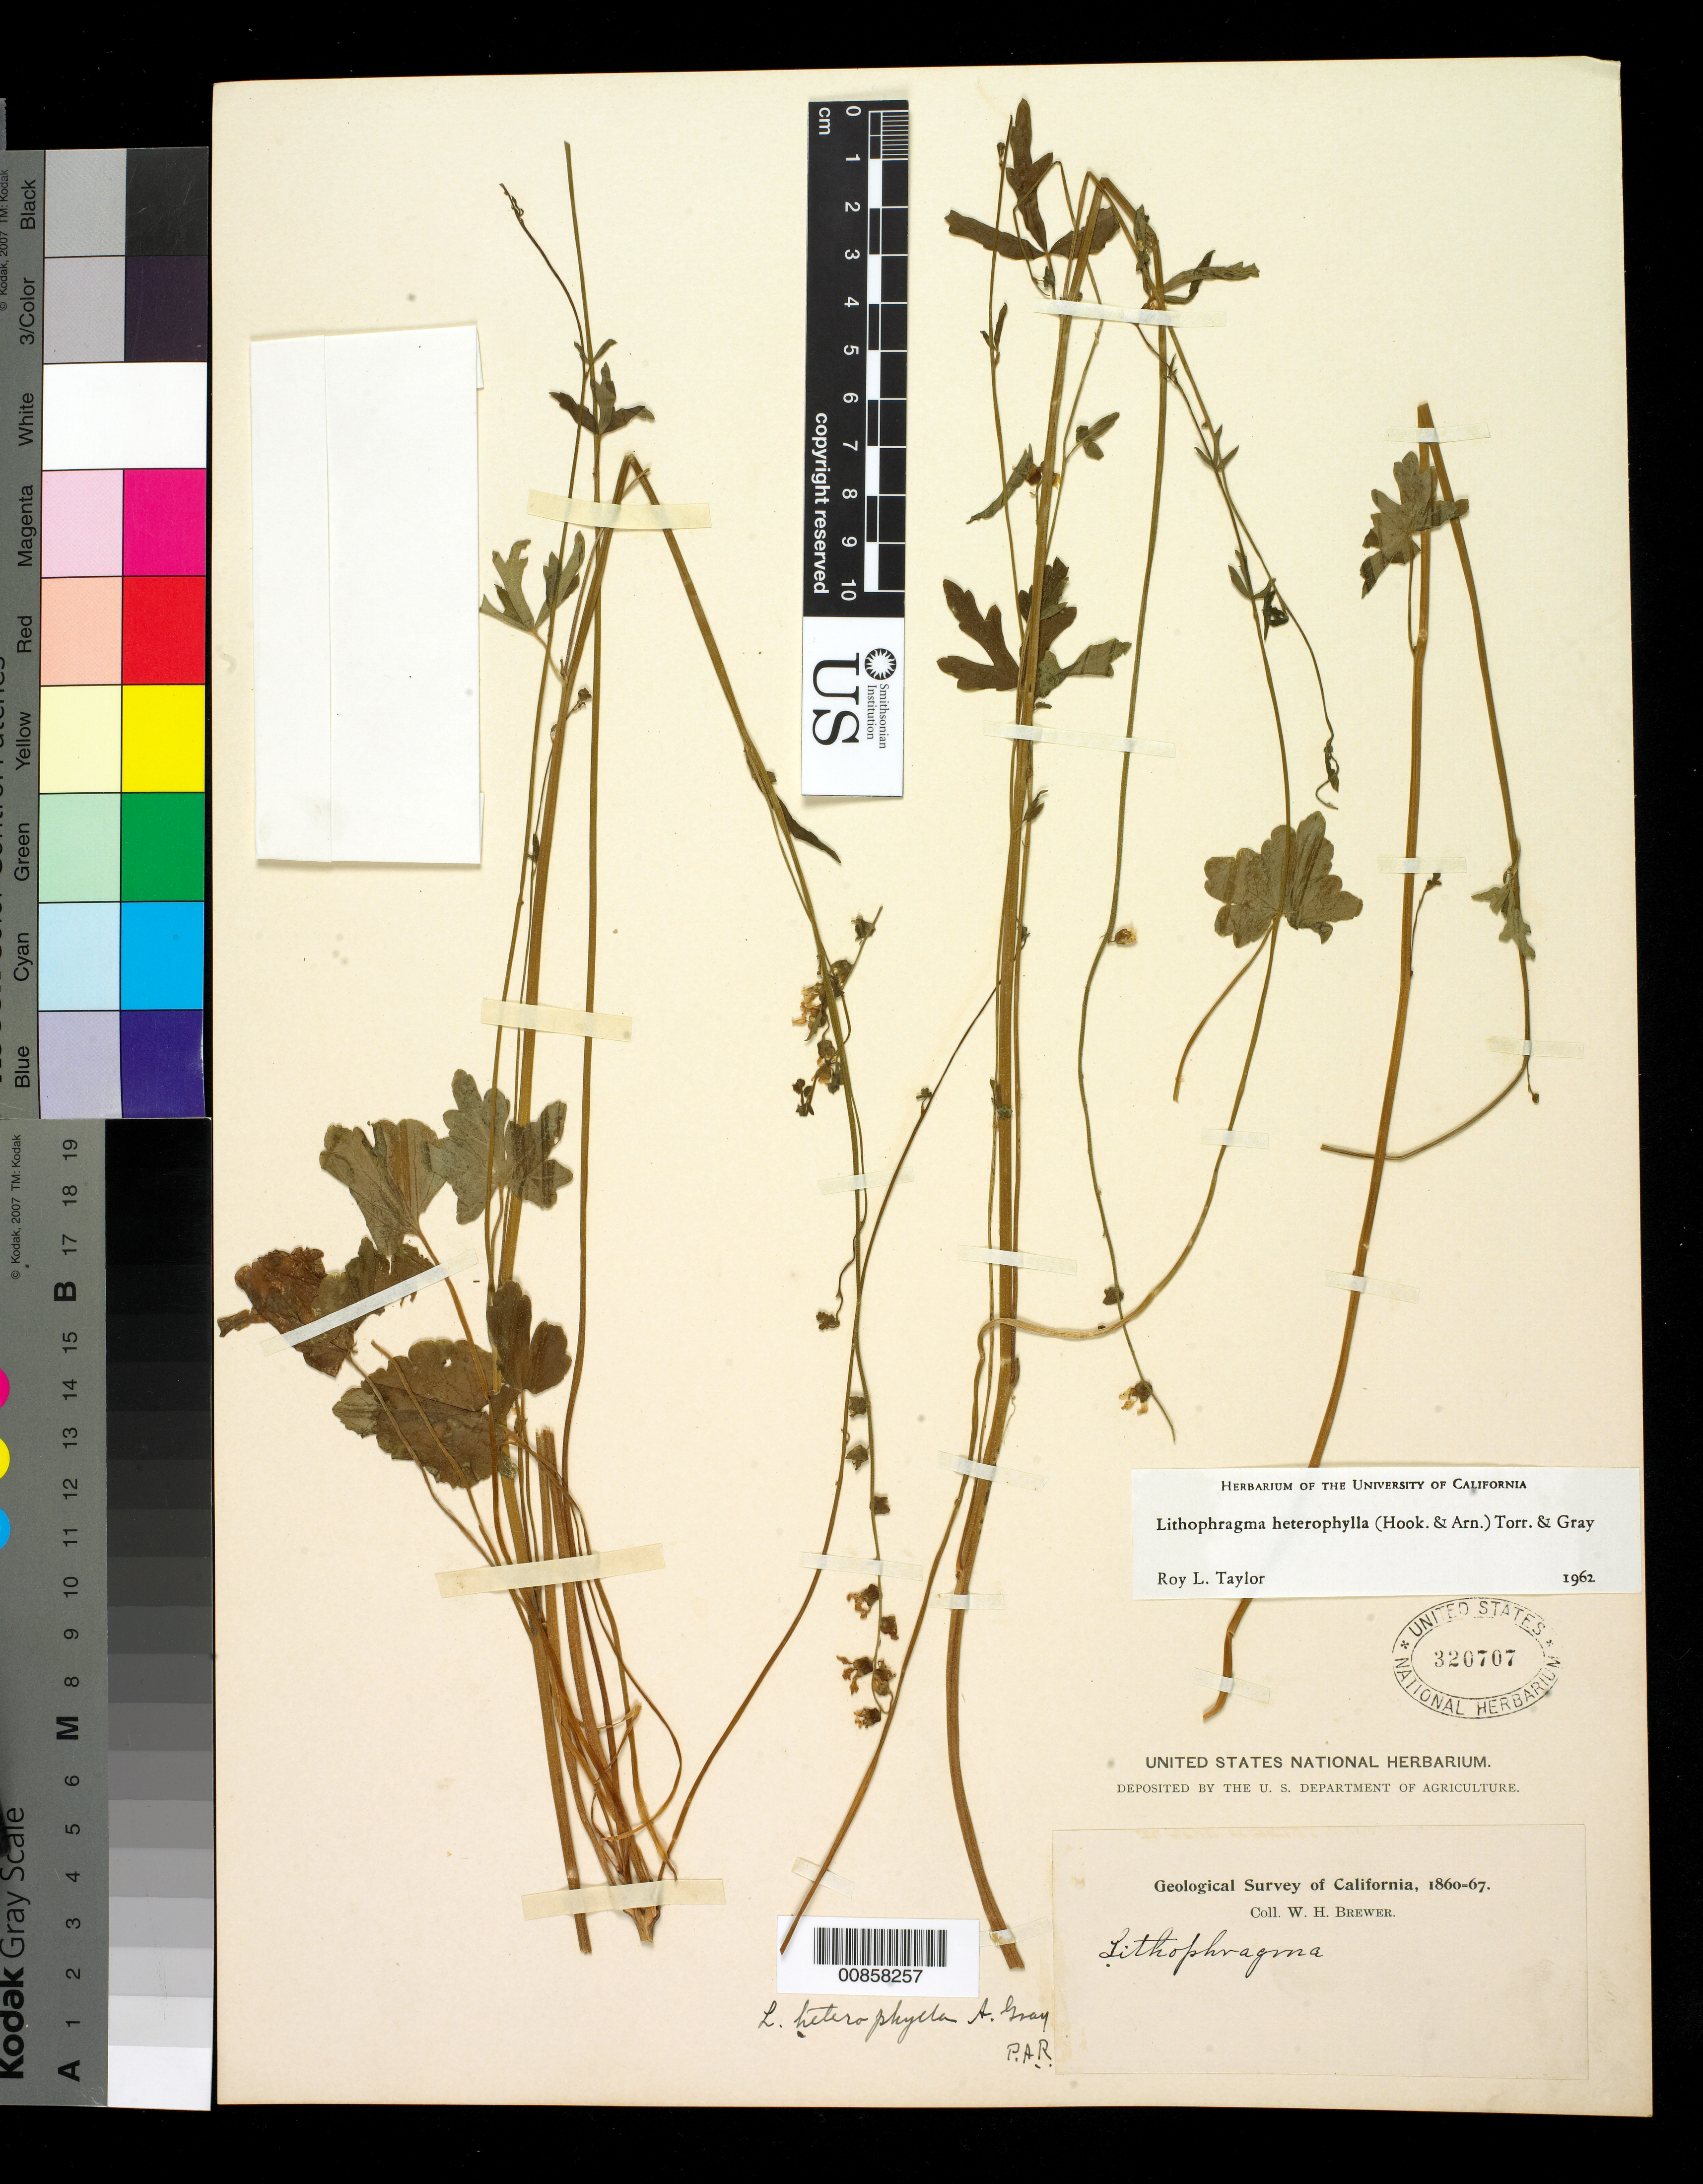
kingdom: Plantae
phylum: Tracheophyta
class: Magnoliopsida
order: Saxifragales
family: Saxifragaceae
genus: Lithophragma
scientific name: Lithophragma heterophyllum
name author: (Hook. & Arn.) Hook. & Arn.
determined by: Taylor, R. L.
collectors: W. H. Brewer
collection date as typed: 1860 to -- --- 1867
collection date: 1860/1867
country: United States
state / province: California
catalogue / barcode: US 320707